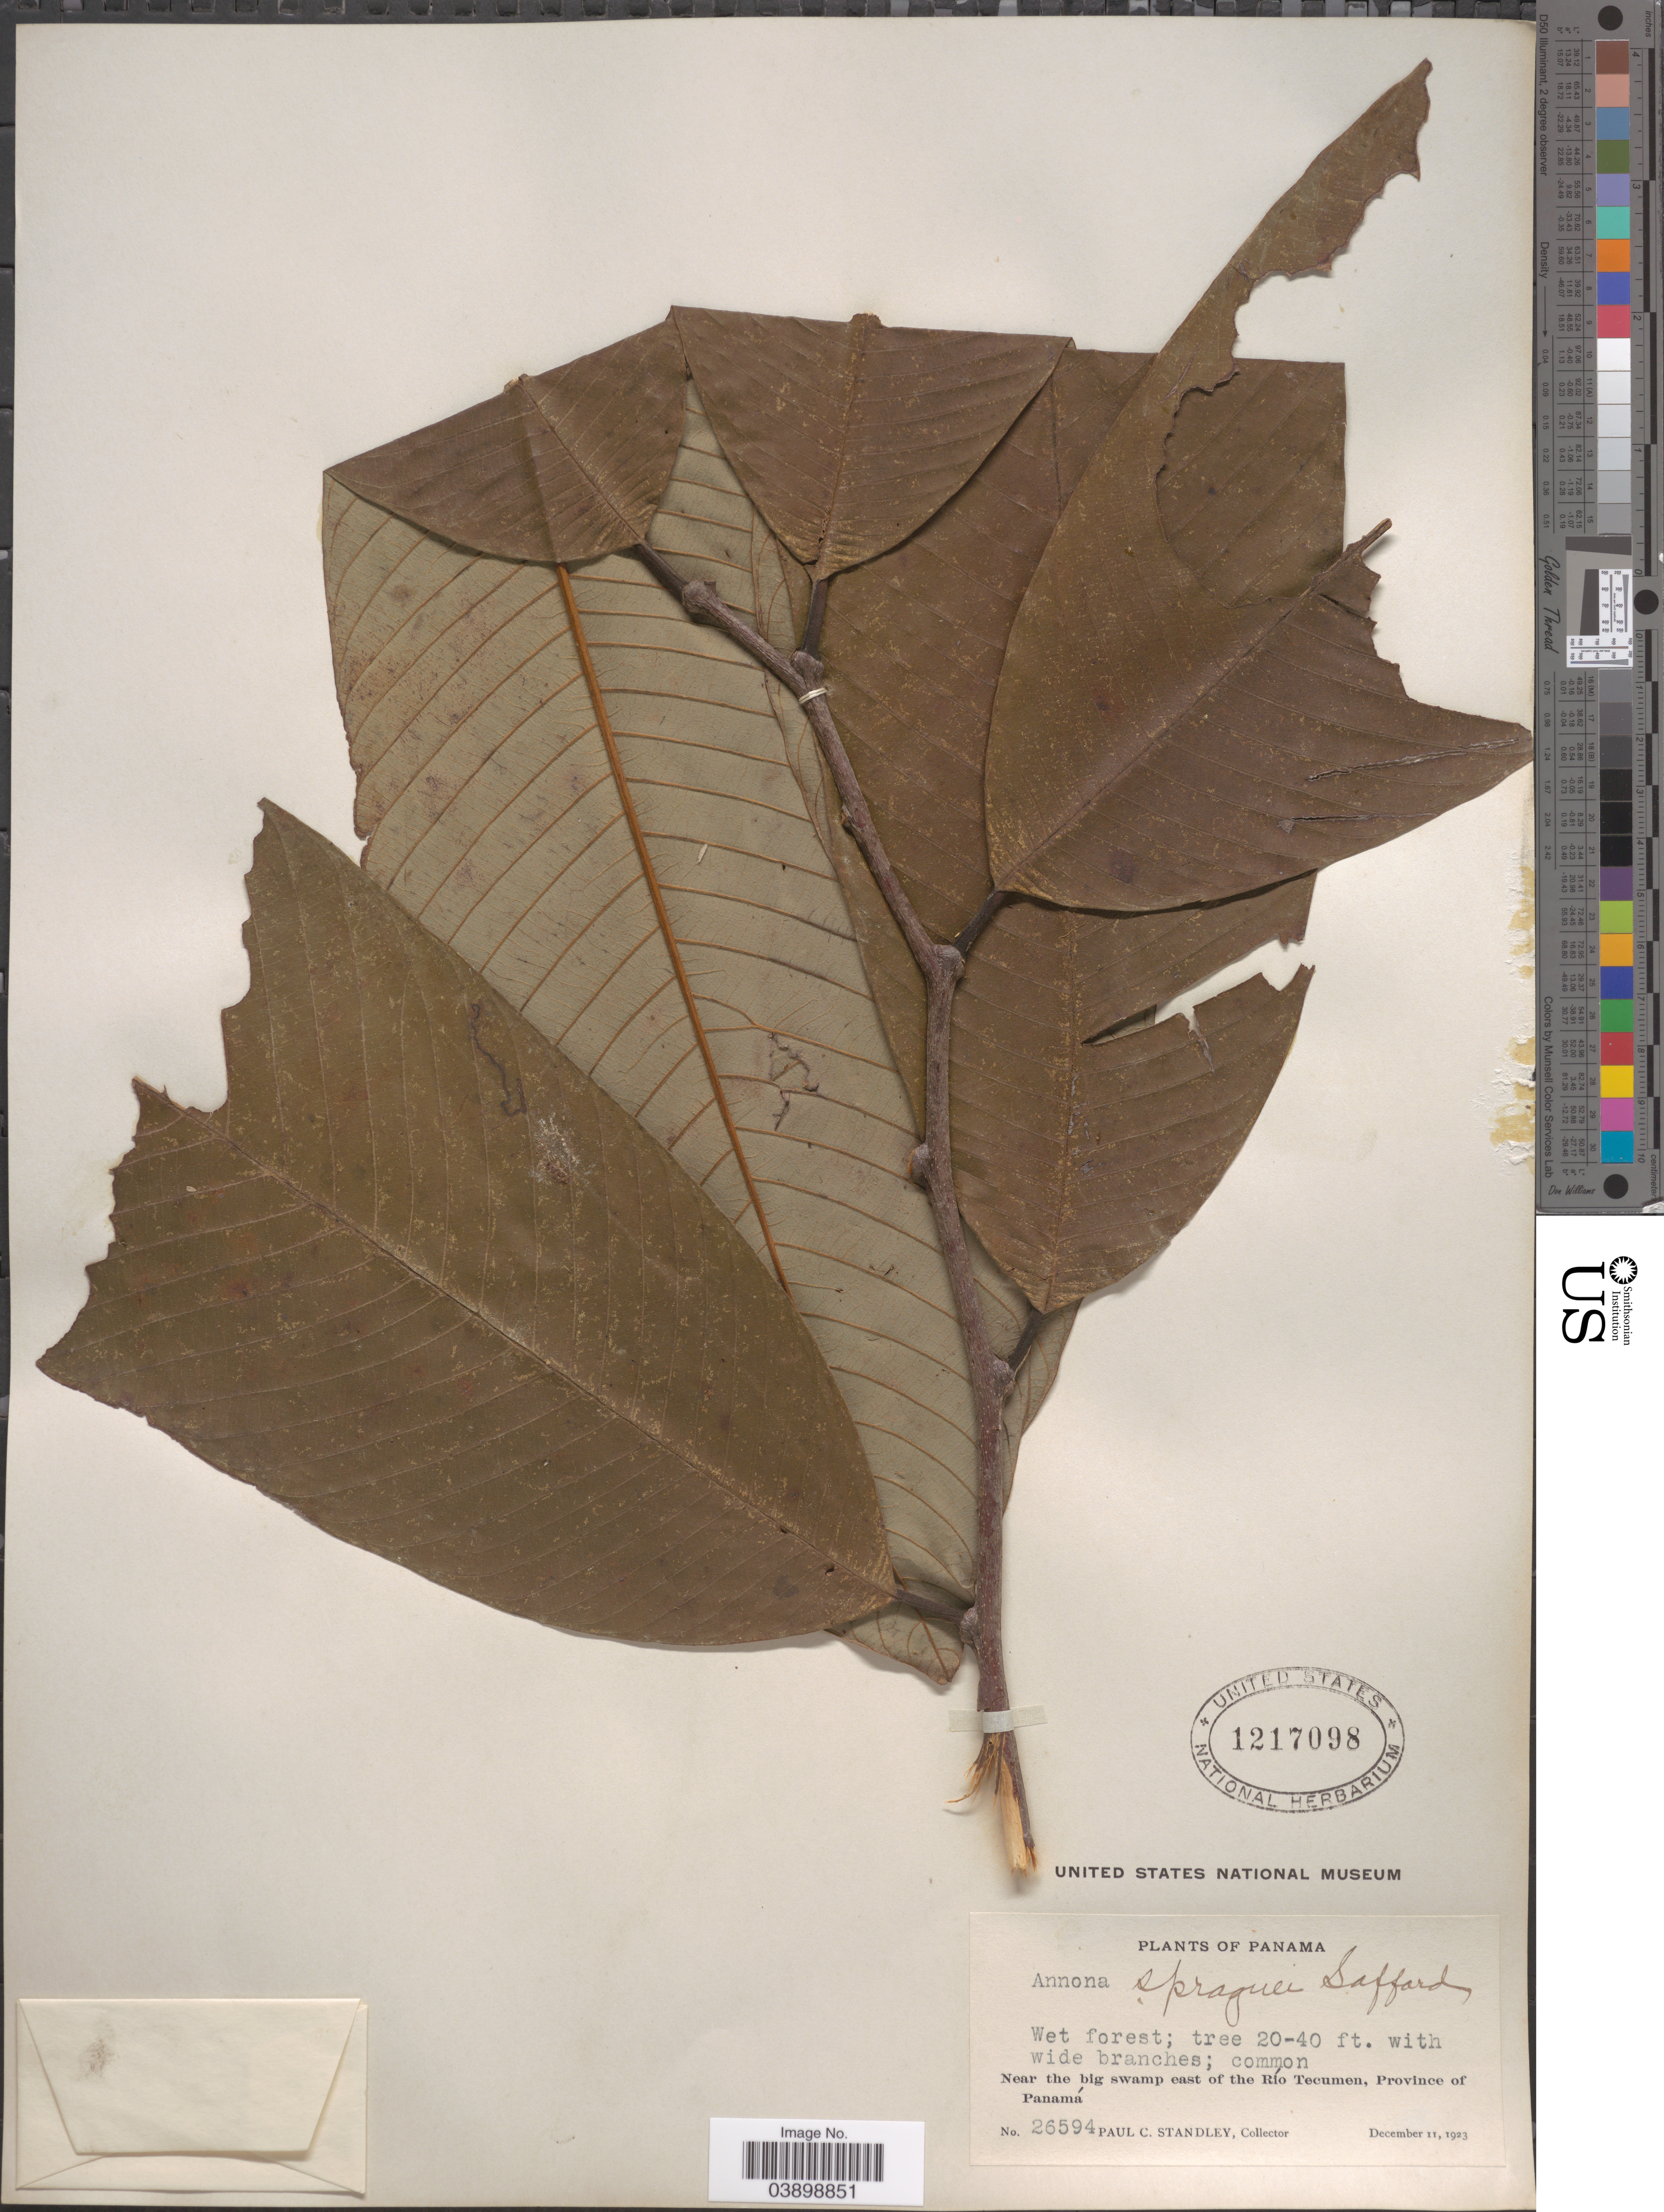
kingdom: Plantae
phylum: Tracheophyta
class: Magnoliopsida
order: Magnoliales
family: Annonaceae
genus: Annona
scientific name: Annona spraguei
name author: Saff.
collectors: P. C. Standley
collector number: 26594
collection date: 1923-12-11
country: Panama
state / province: Panamá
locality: Near the big swamp east of the Río Tecumen.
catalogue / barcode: US 1217098